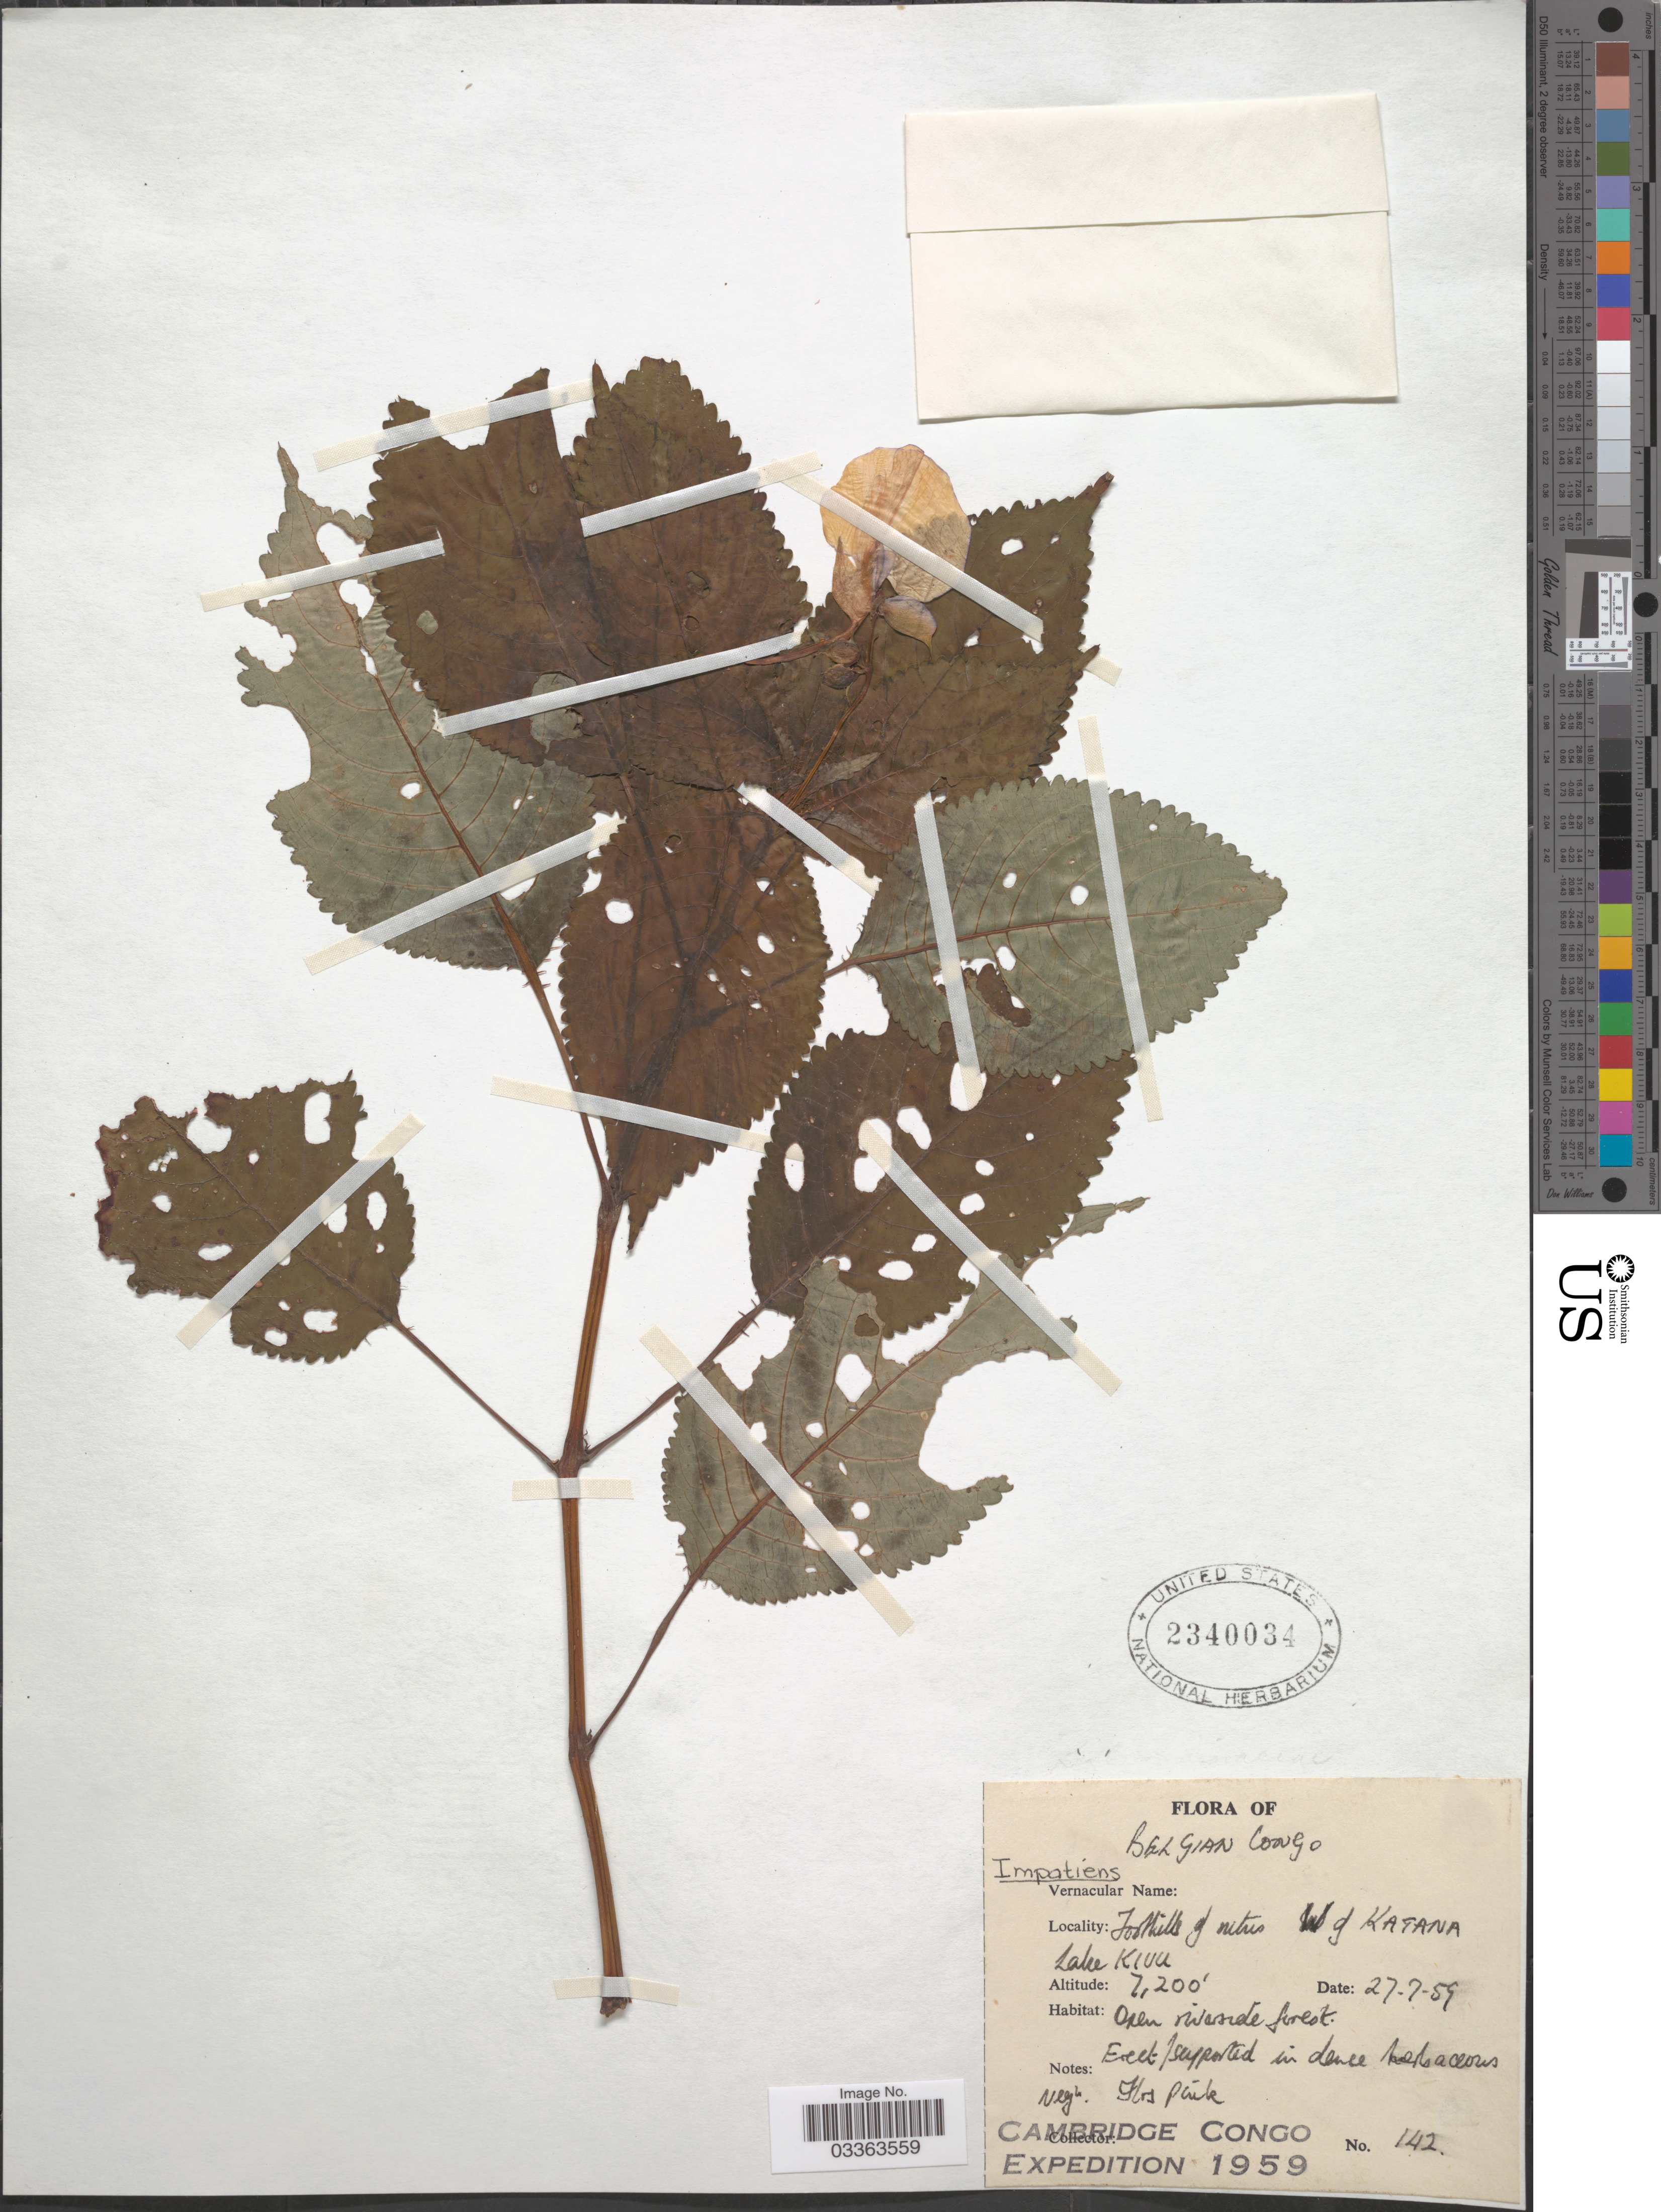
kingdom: Plantae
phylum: Tracheophyta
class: Magnoliopsida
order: Ericales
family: Balsaminaceae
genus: Impatiens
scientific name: Impatiens sp.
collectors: Cambridge Congo Expedition 1959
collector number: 142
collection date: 1959-07-27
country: Congo, Democratic Republic of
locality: Belgian Congo, Foothills of mtns W of Katana, Lake Kivu.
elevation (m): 2195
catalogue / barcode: US 2340034